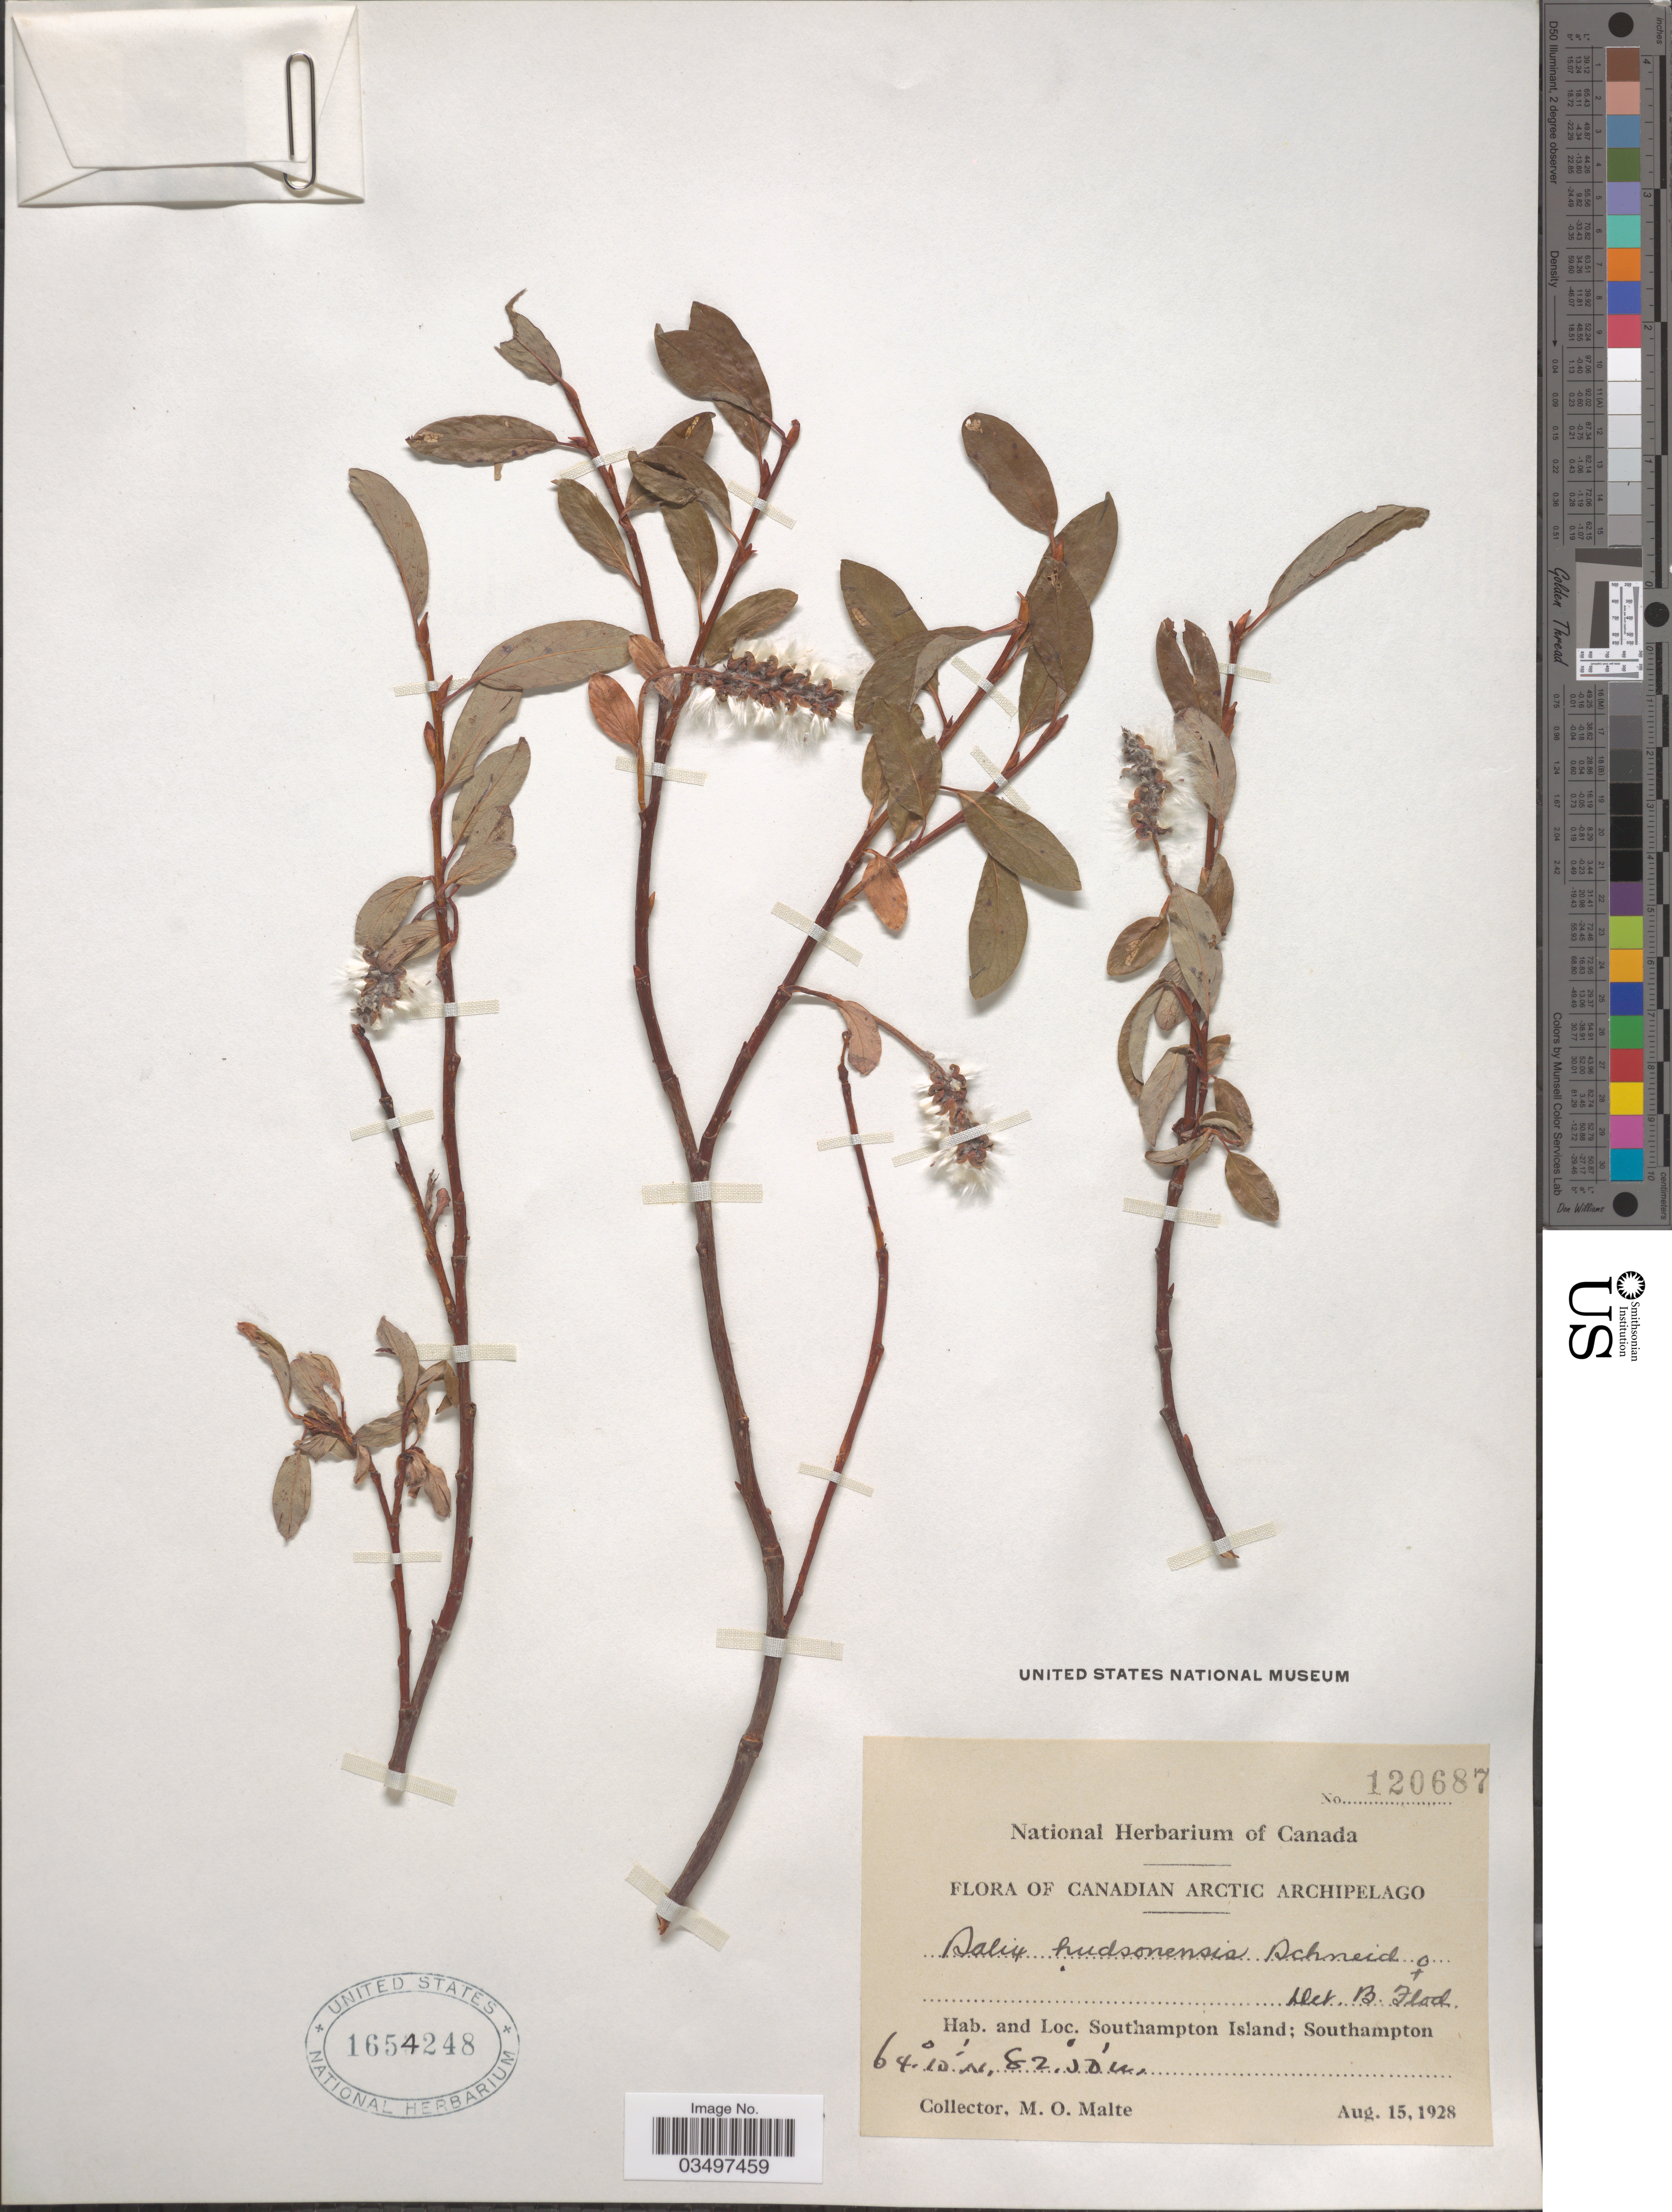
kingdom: Plantae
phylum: Tracheophyta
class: Magnoliopsida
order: Malpighiales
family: Salicaceae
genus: Salix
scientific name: Salix hudsonensis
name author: C.K. Schneid.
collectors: M. O. Malte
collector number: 120687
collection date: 1928-08-15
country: Canada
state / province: Nunavut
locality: Canadian Arctic Archipelago. Southampton Island; Southampton.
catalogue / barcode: US 1654248